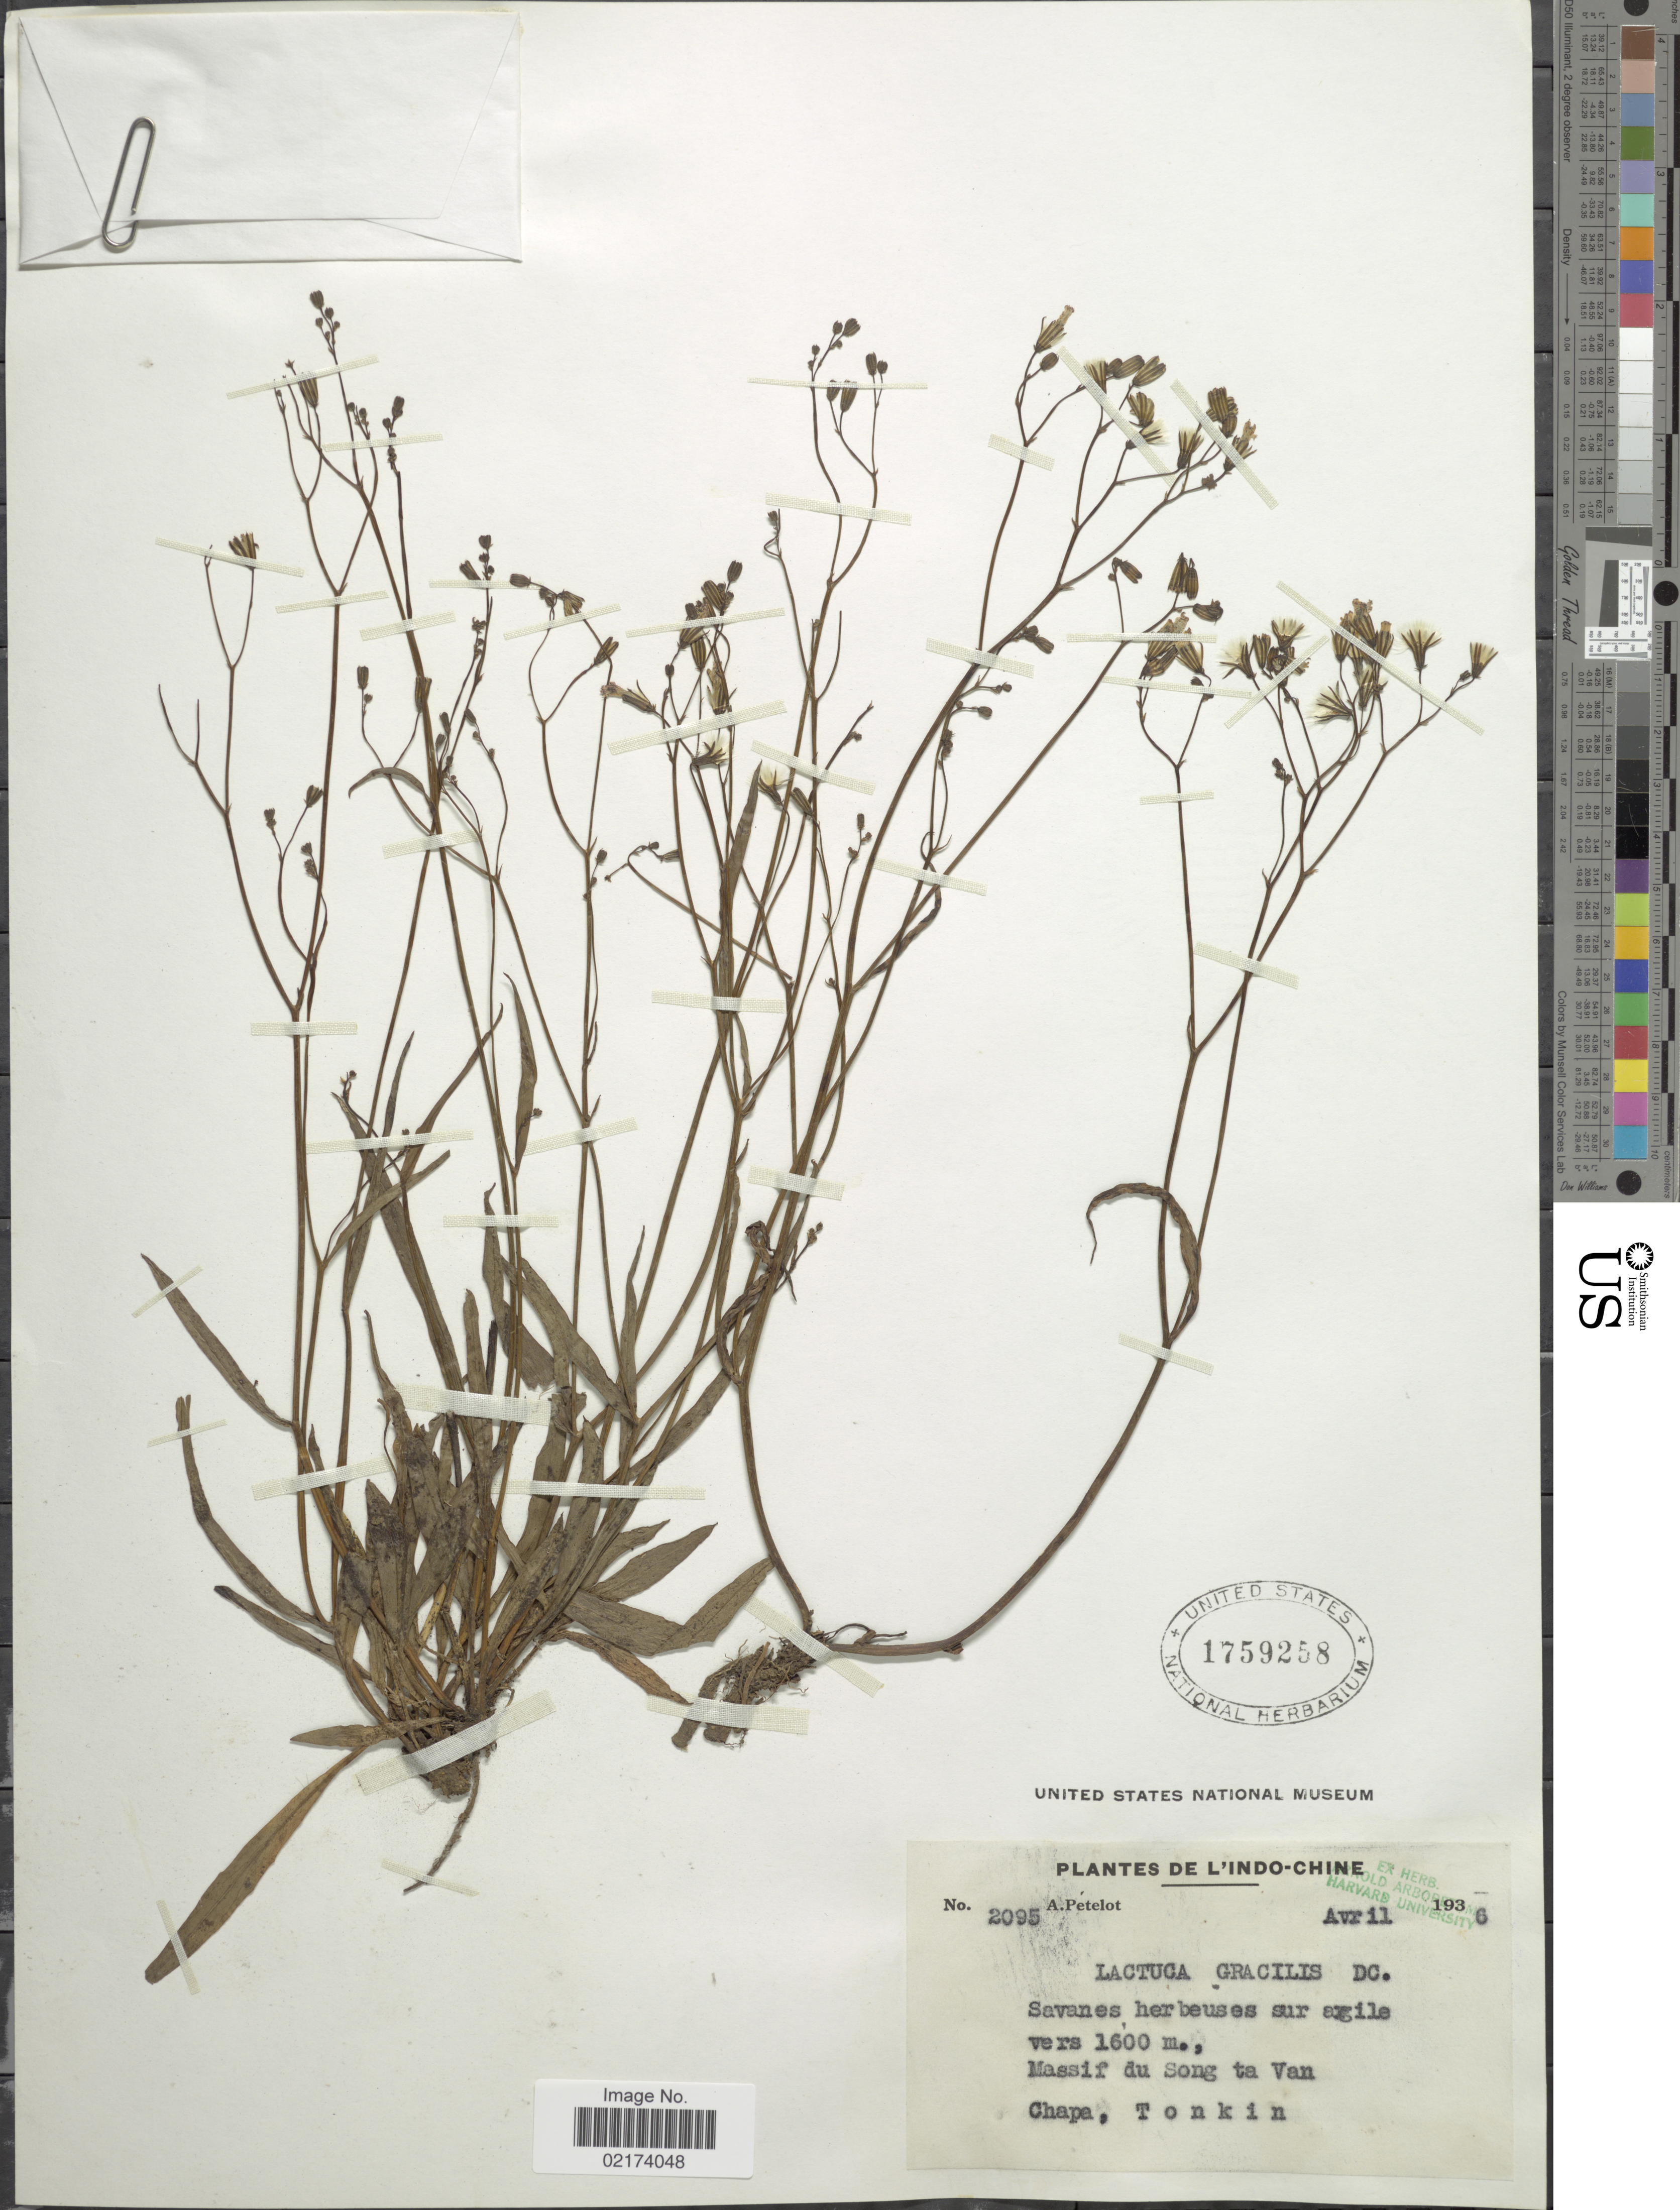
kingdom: Plantae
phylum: Tracheophyta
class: Magnoliopsida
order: Asterales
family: Asteraceae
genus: Ixeridium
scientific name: Ixeridium gracile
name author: (DC.) Pak & Kawano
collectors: A. Petelot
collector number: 2095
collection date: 1936-04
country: Vietnam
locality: Indo-Chine, Massif du Song ta Van, Chapa, Tonkin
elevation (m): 1600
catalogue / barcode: US 1759258